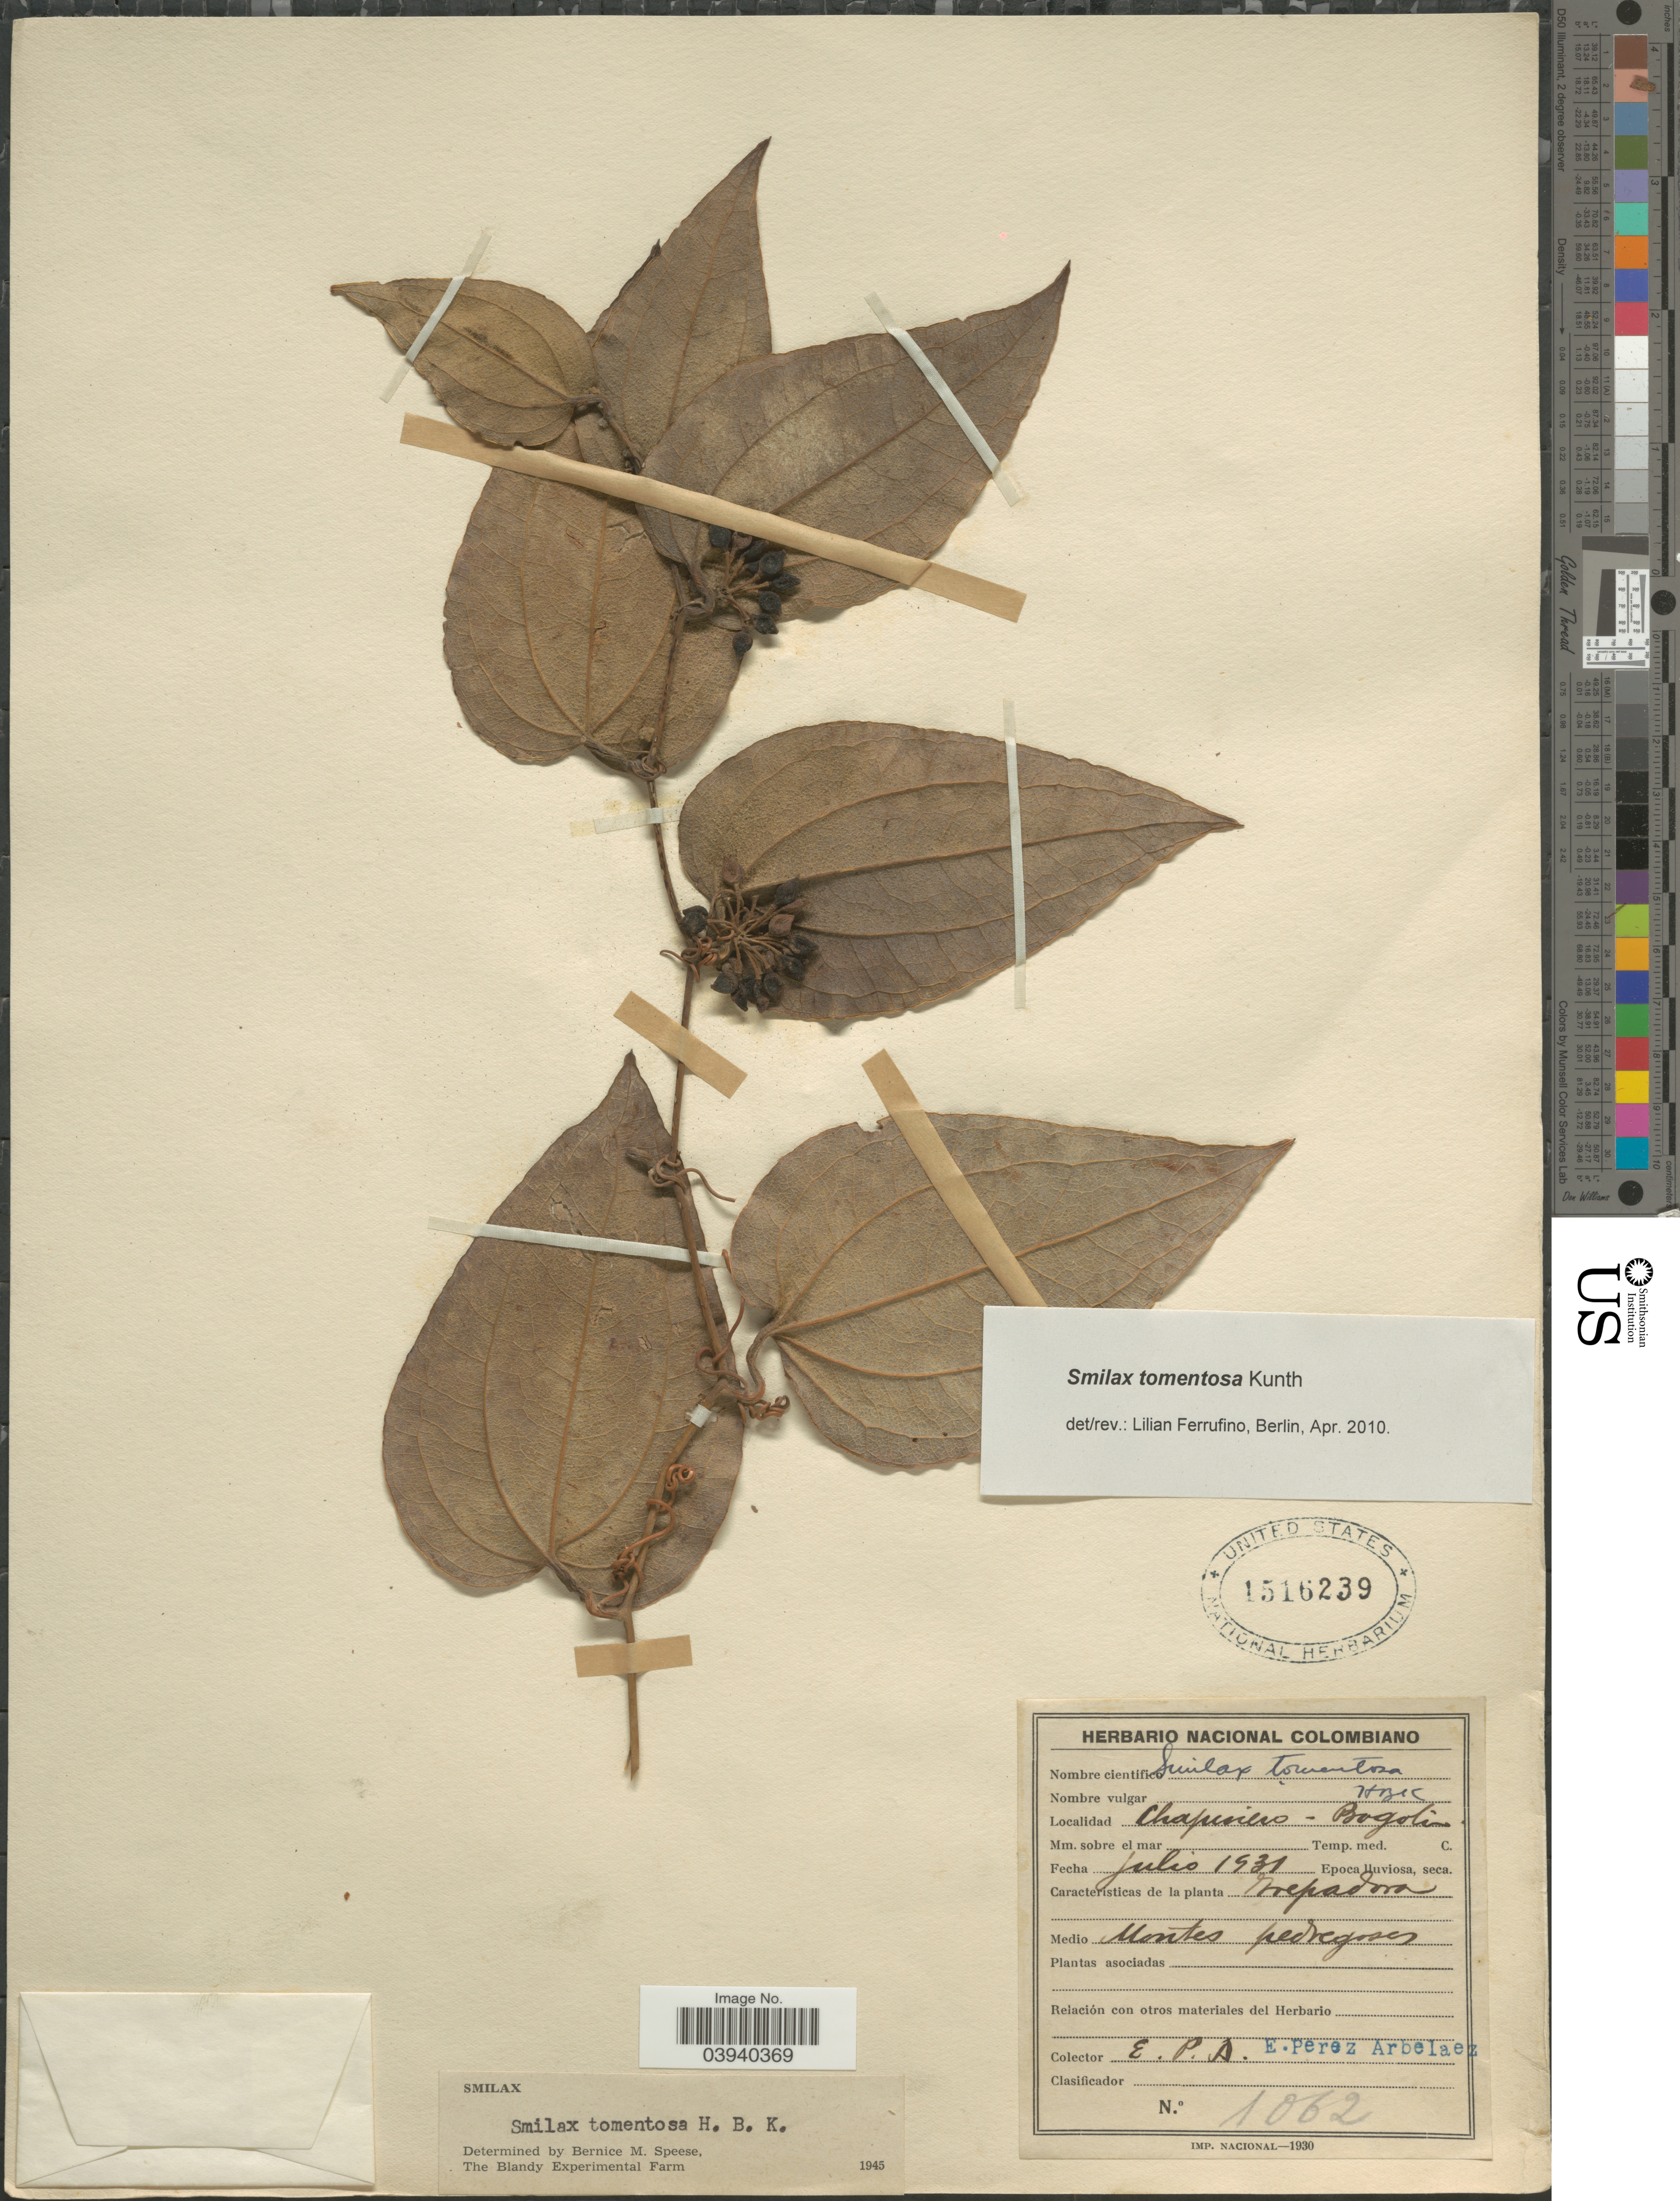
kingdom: Plantae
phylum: Tracheophyta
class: Liliopsida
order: Liliales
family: Smilacaceae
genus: Smilax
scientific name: Smilax tomentosa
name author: Kunth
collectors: E. Pérez Arbeláez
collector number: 1062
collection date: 1931-07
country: Colombia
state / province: Bogota D.C.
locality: Chapinero - Bogota.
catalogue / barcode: US 1516239